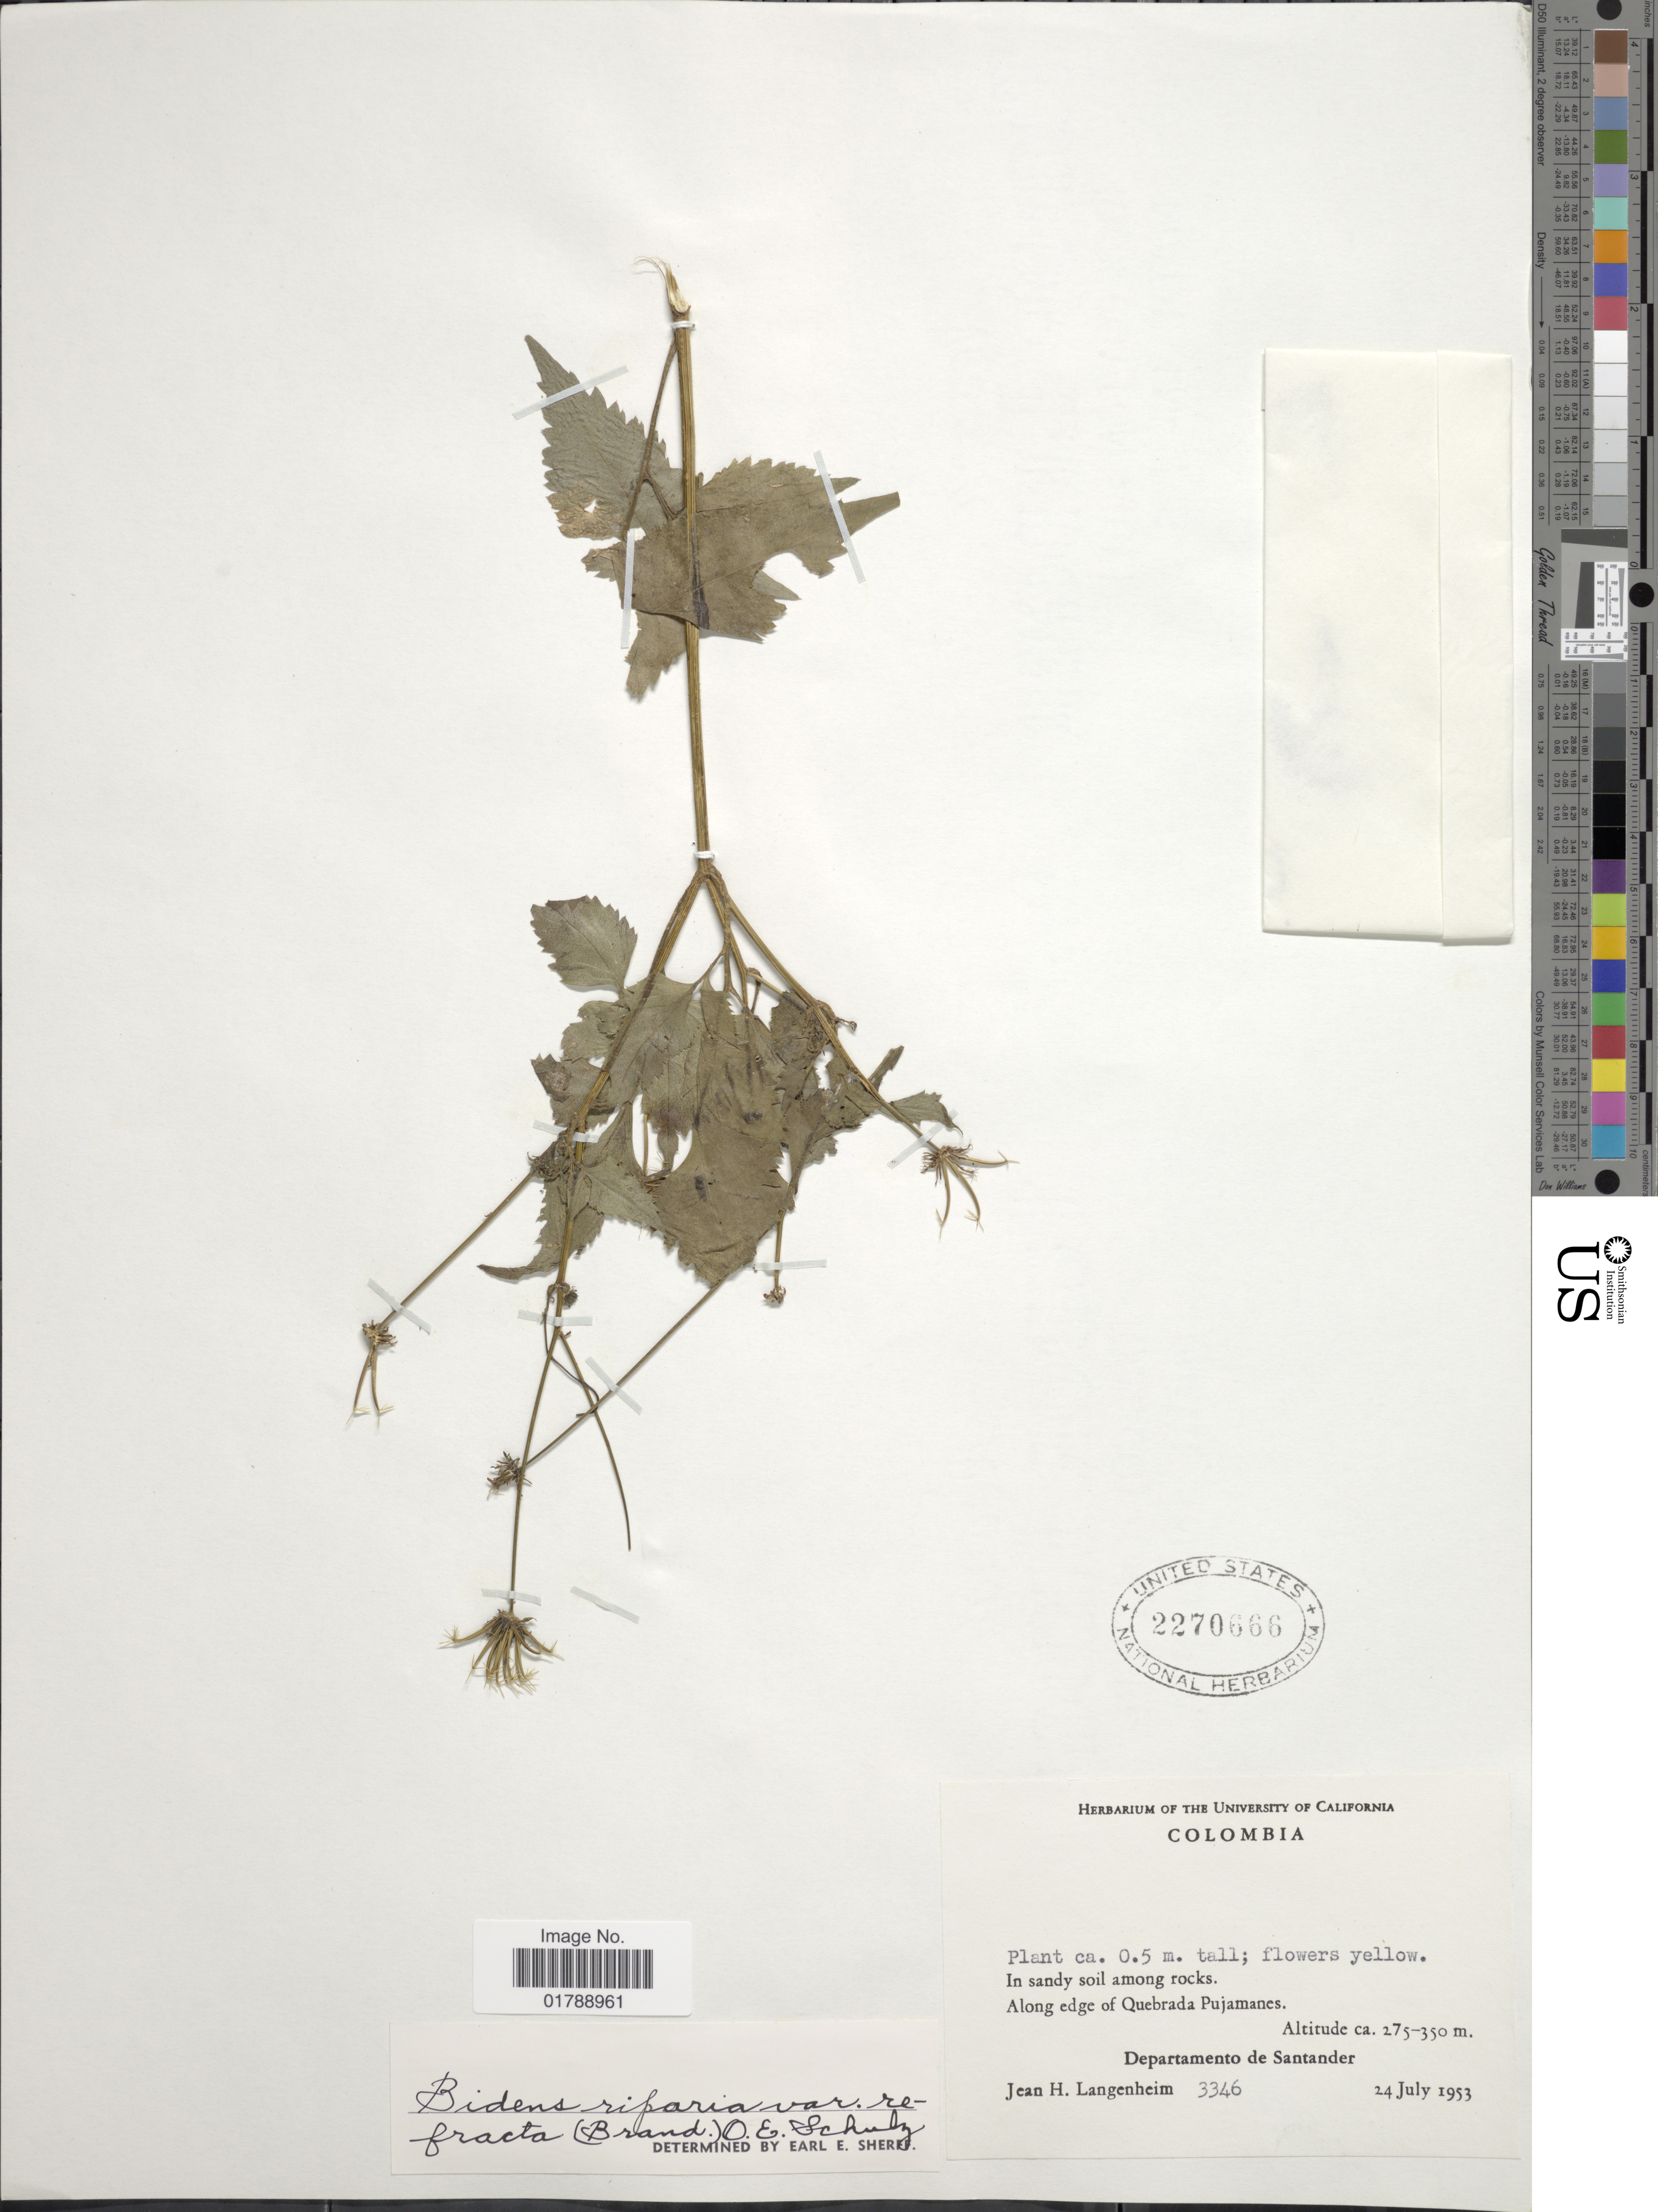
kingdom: Plantae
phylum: Tracheophyta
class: Magnoliopsida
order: Asterales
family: Asteraceae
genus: Bidens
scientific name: Bidens riparia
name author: Kunth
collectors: J. H. Langenheim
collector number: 3346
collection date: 1953-07-24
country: Colombia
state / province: Santander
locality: Along edge of Quebrada Pujamanes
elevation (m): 275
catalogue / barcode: US 2270666